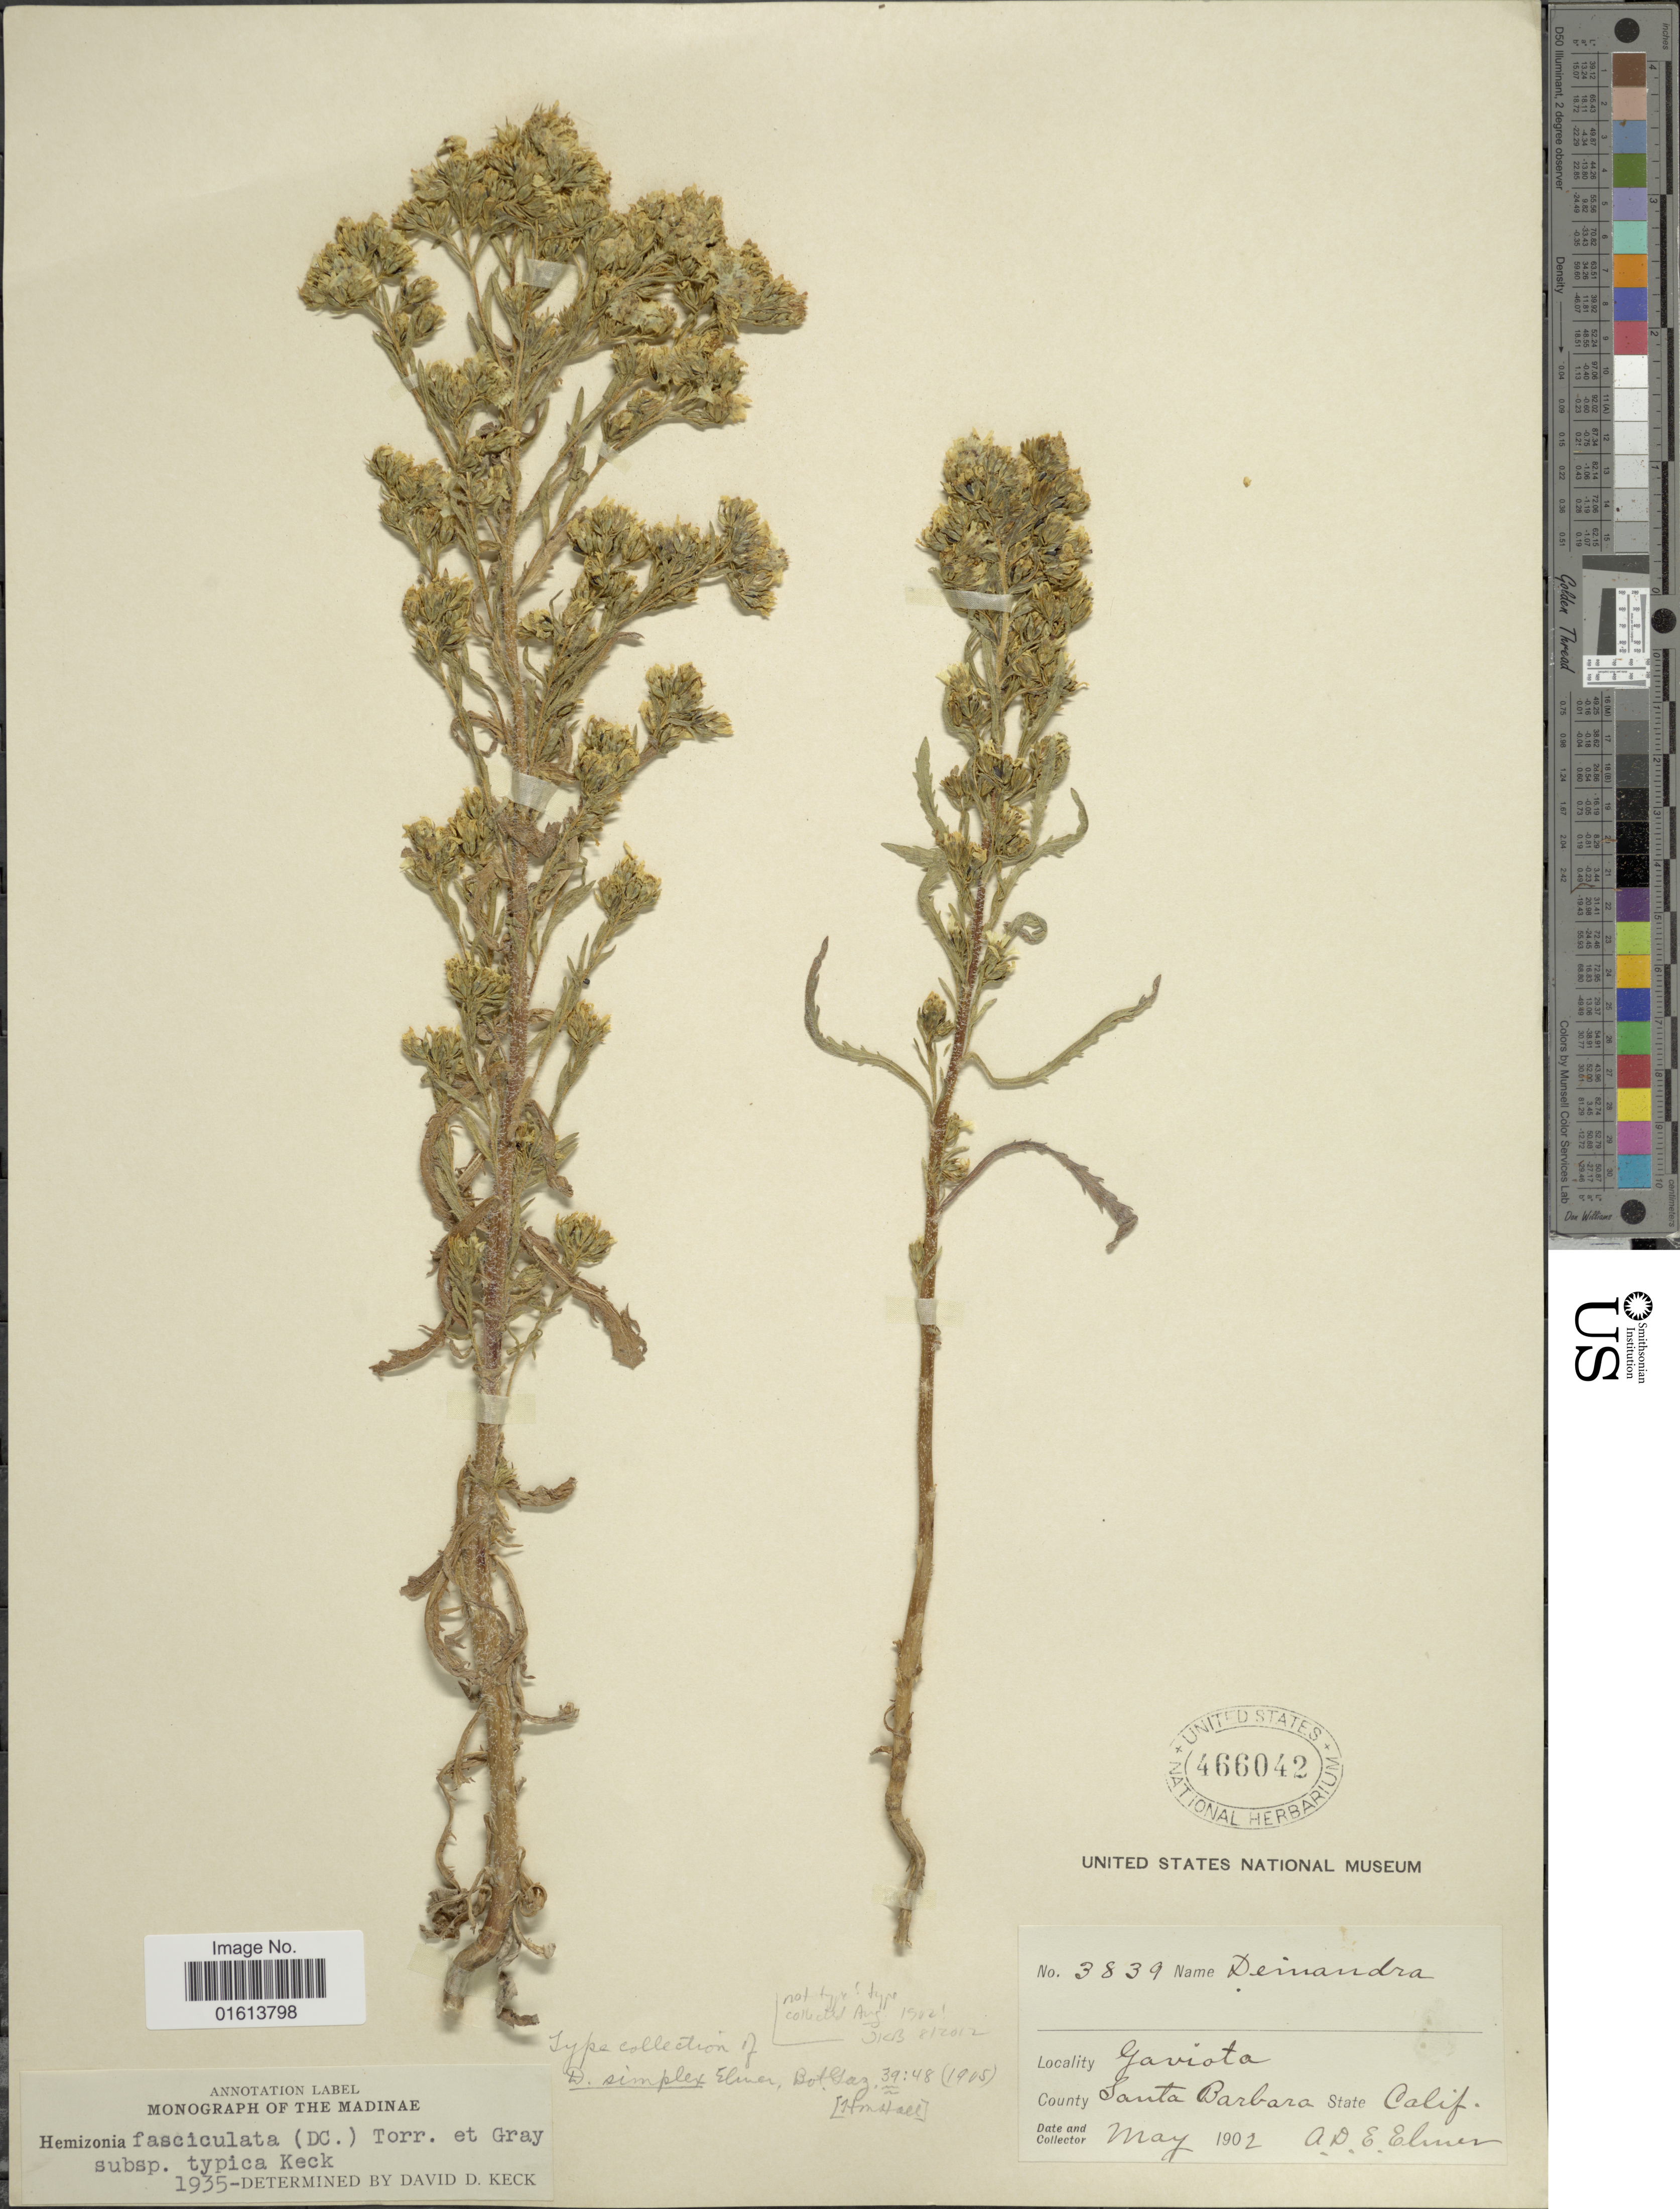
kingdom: Plantae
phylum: Tracheophyta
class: Magnoliopsida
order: Asterales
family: Asteraceae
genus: Deinandra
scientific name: Deinandra fasciculata subsp. fasciculata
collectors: A. D. E. Elmer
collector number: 3839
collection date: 1902-05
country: United States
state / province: California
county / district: Santa Barbara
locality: County Santa Barabara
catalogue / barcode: US 466042